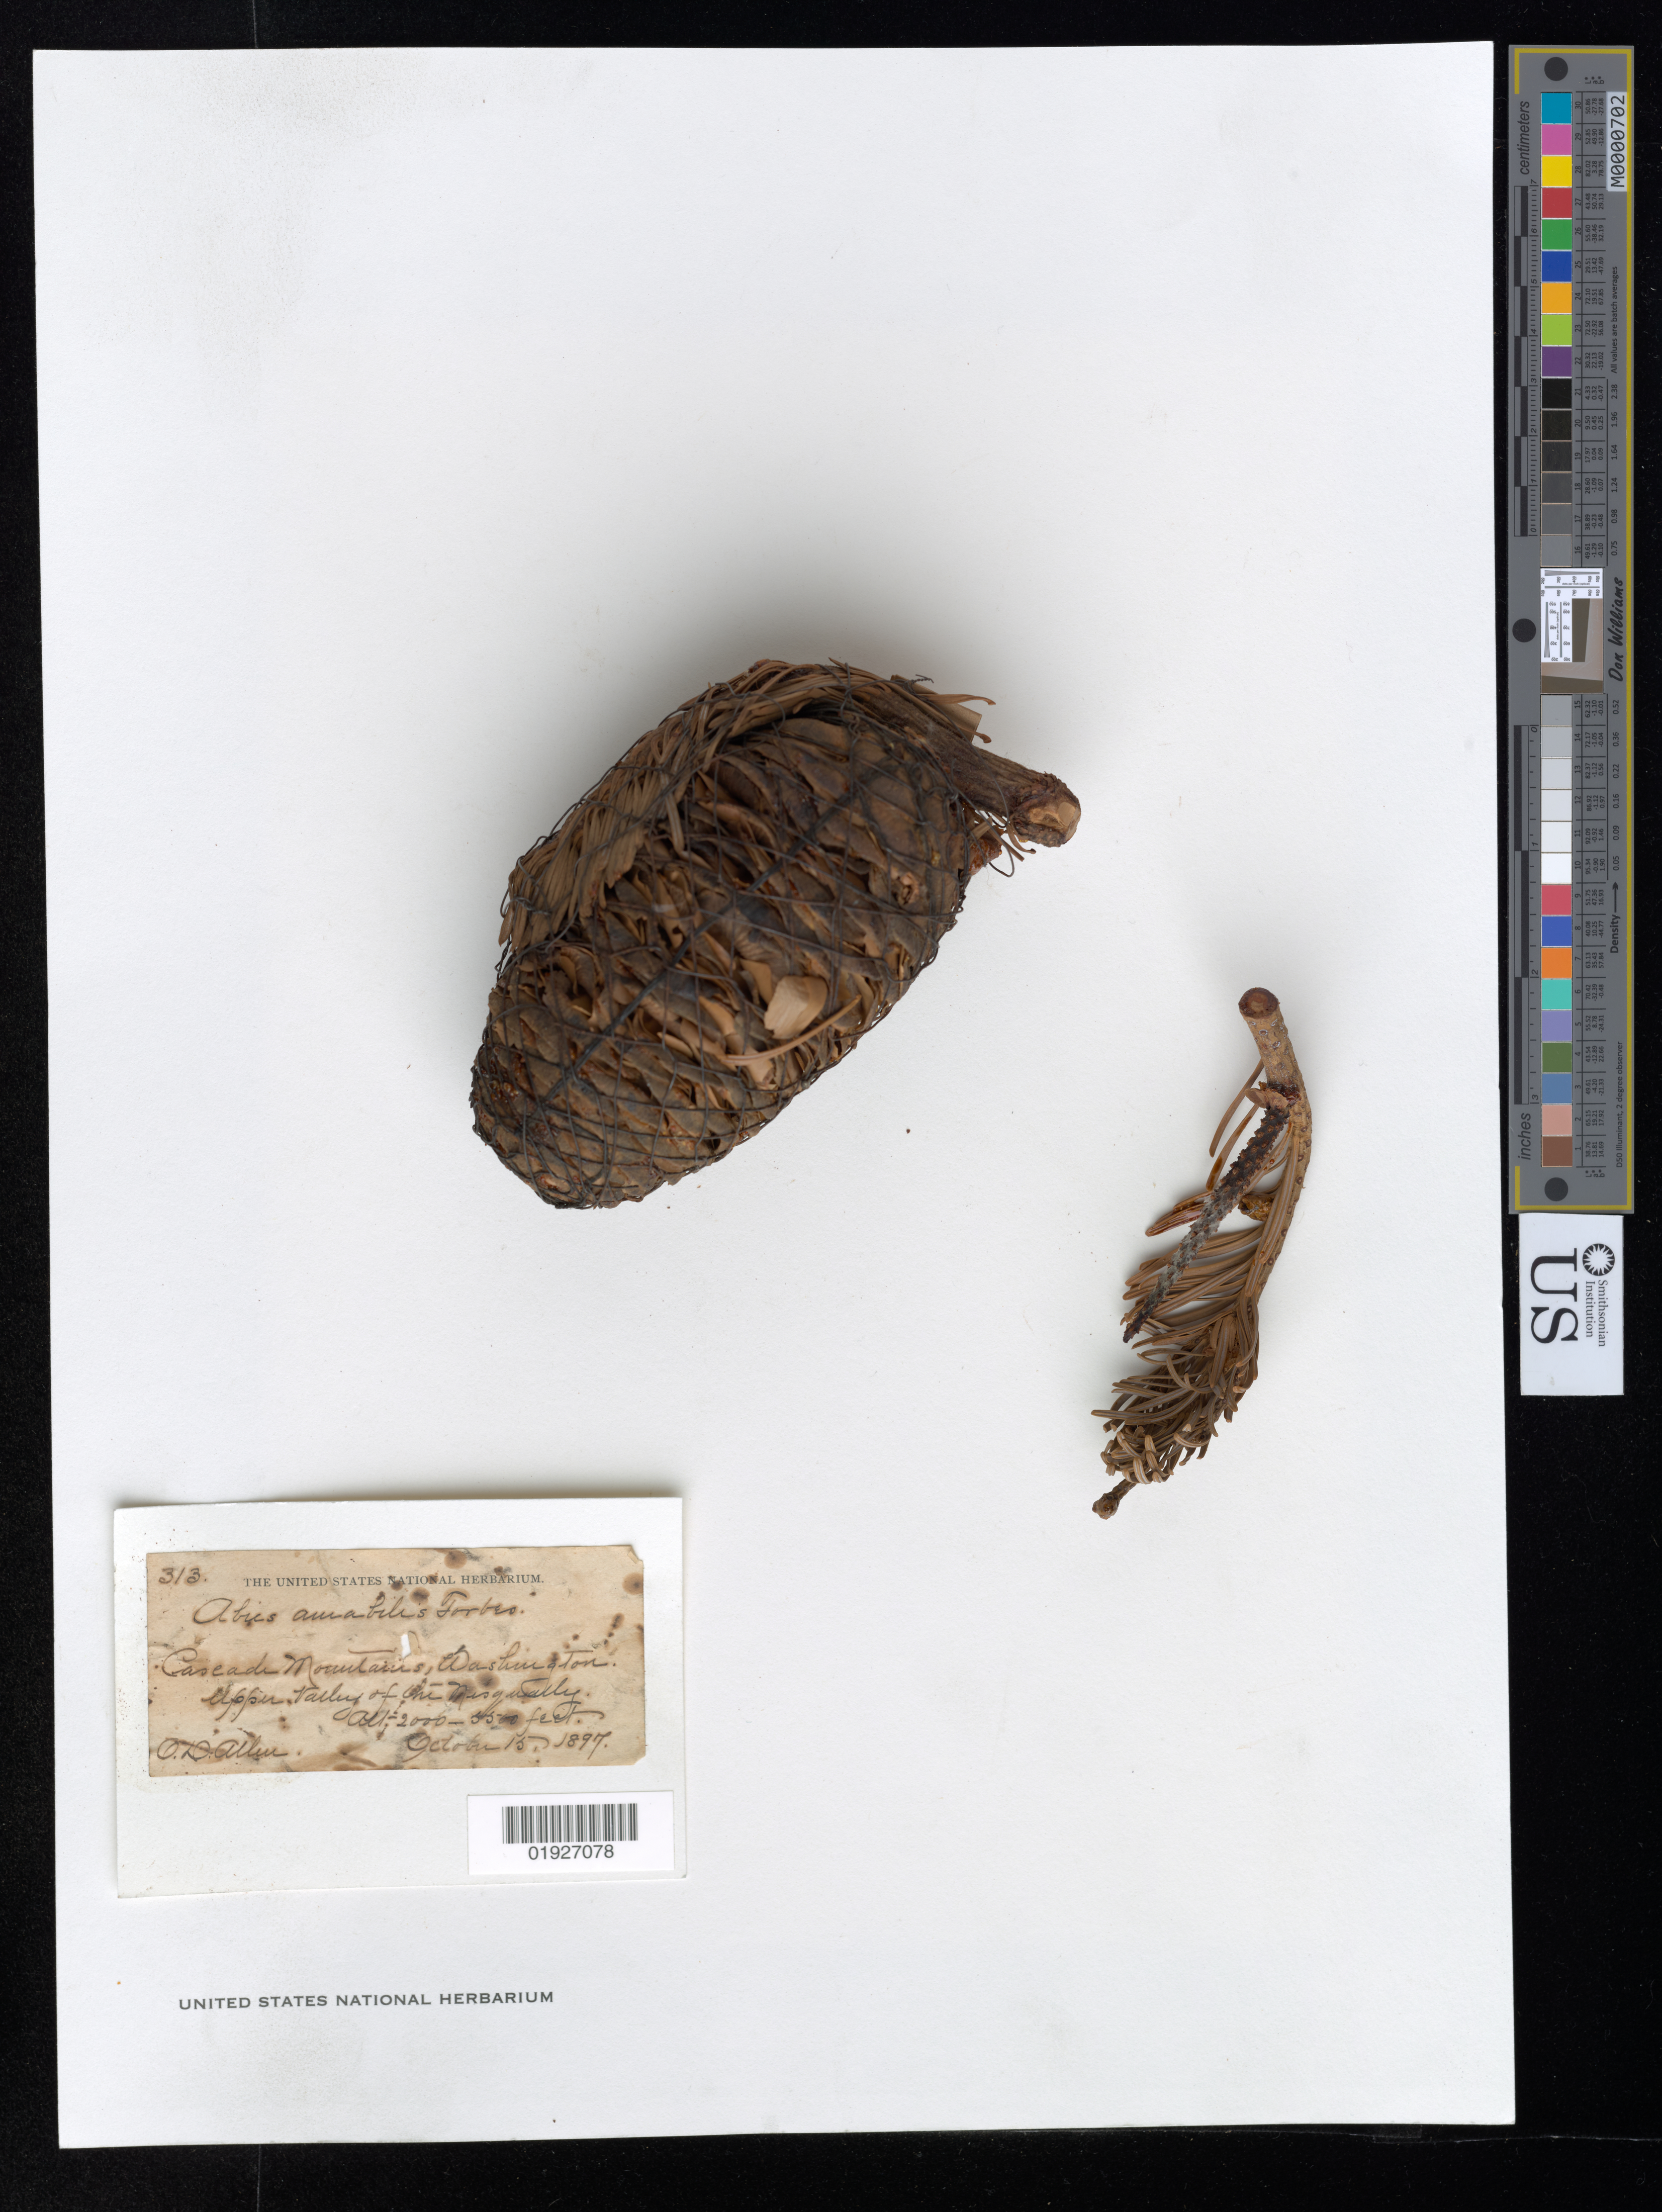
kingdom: Plantae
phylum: Tracheophyta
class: Pinopsida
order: Pinales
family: Pinaceae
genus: Abies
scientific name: Abies amabilis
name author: Douglas ex J. Forbes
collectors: O. D. Allen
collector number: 313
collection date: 1897-10-15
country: United States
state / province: Washington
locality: Cascada Mountains, upper valley of Nesqually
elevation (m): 610